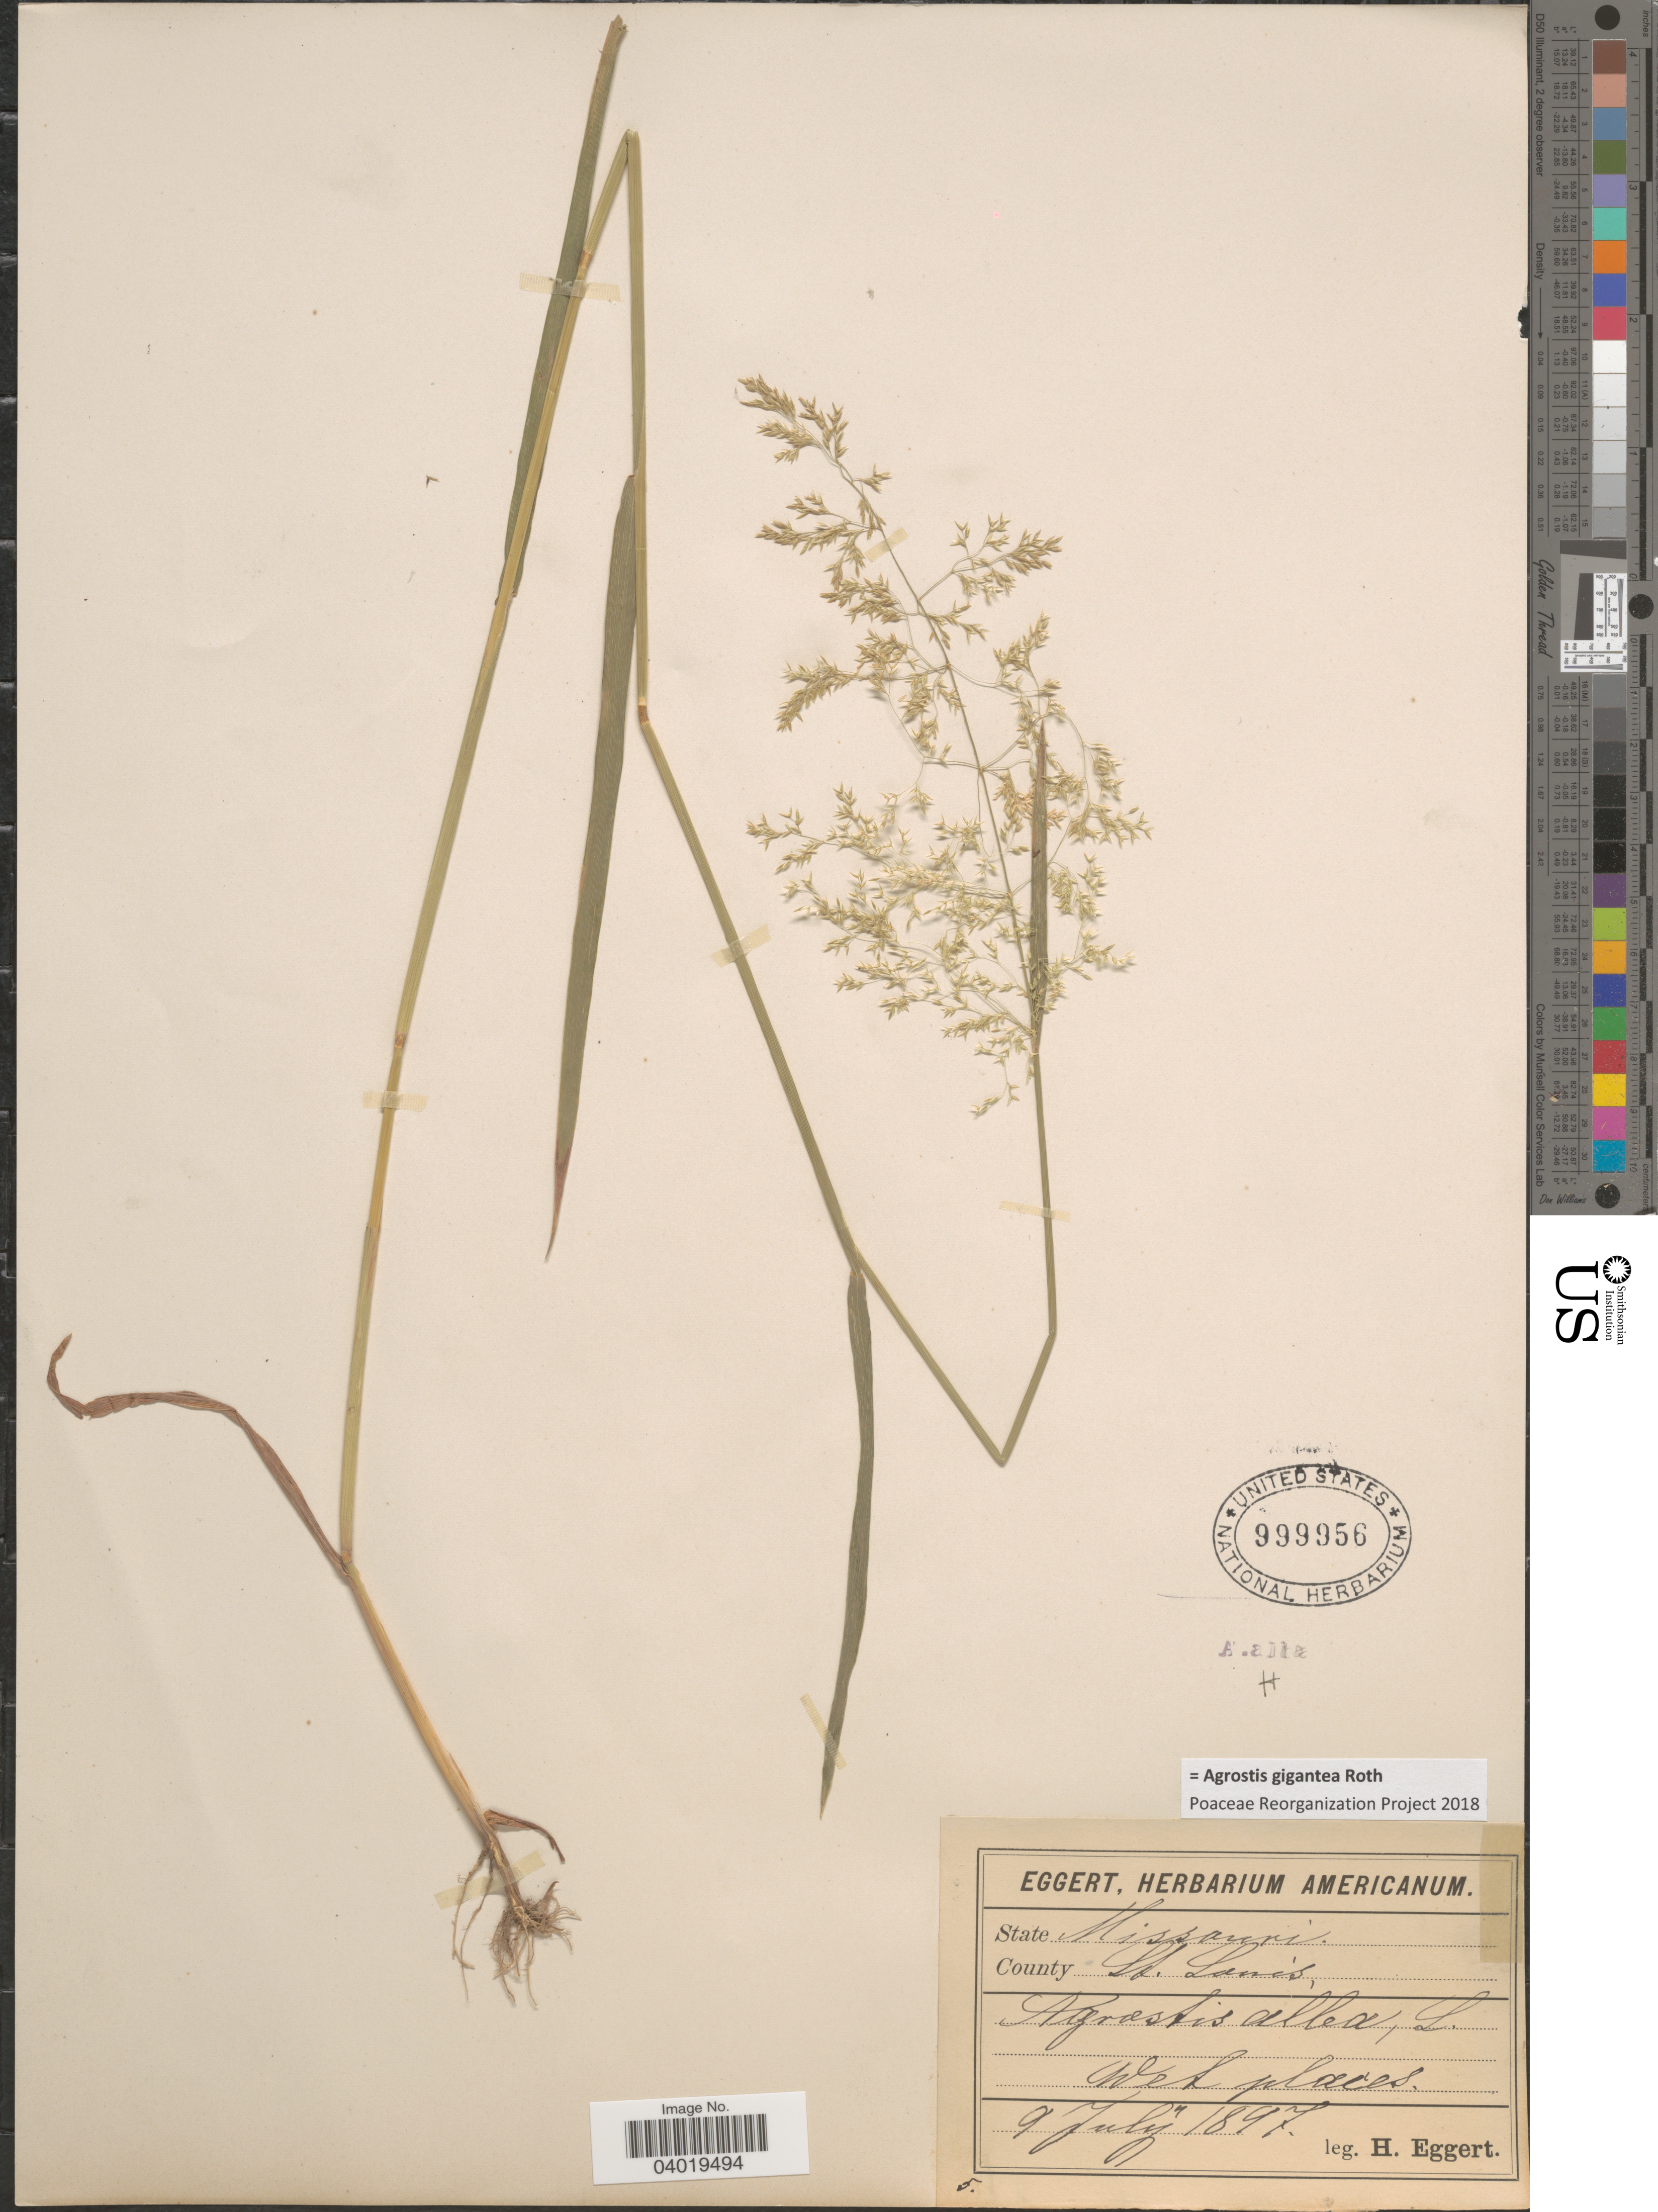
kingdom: Plantae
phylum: Tracheophyta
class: Liliopsida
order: Poales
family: Poaceae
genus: Agrostis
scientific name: Agrostis gigantea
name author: Roth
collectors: H. Eggert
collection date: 1897-07-09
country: United States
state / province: Missouri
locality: County St. Louis.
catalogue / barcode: US 999956